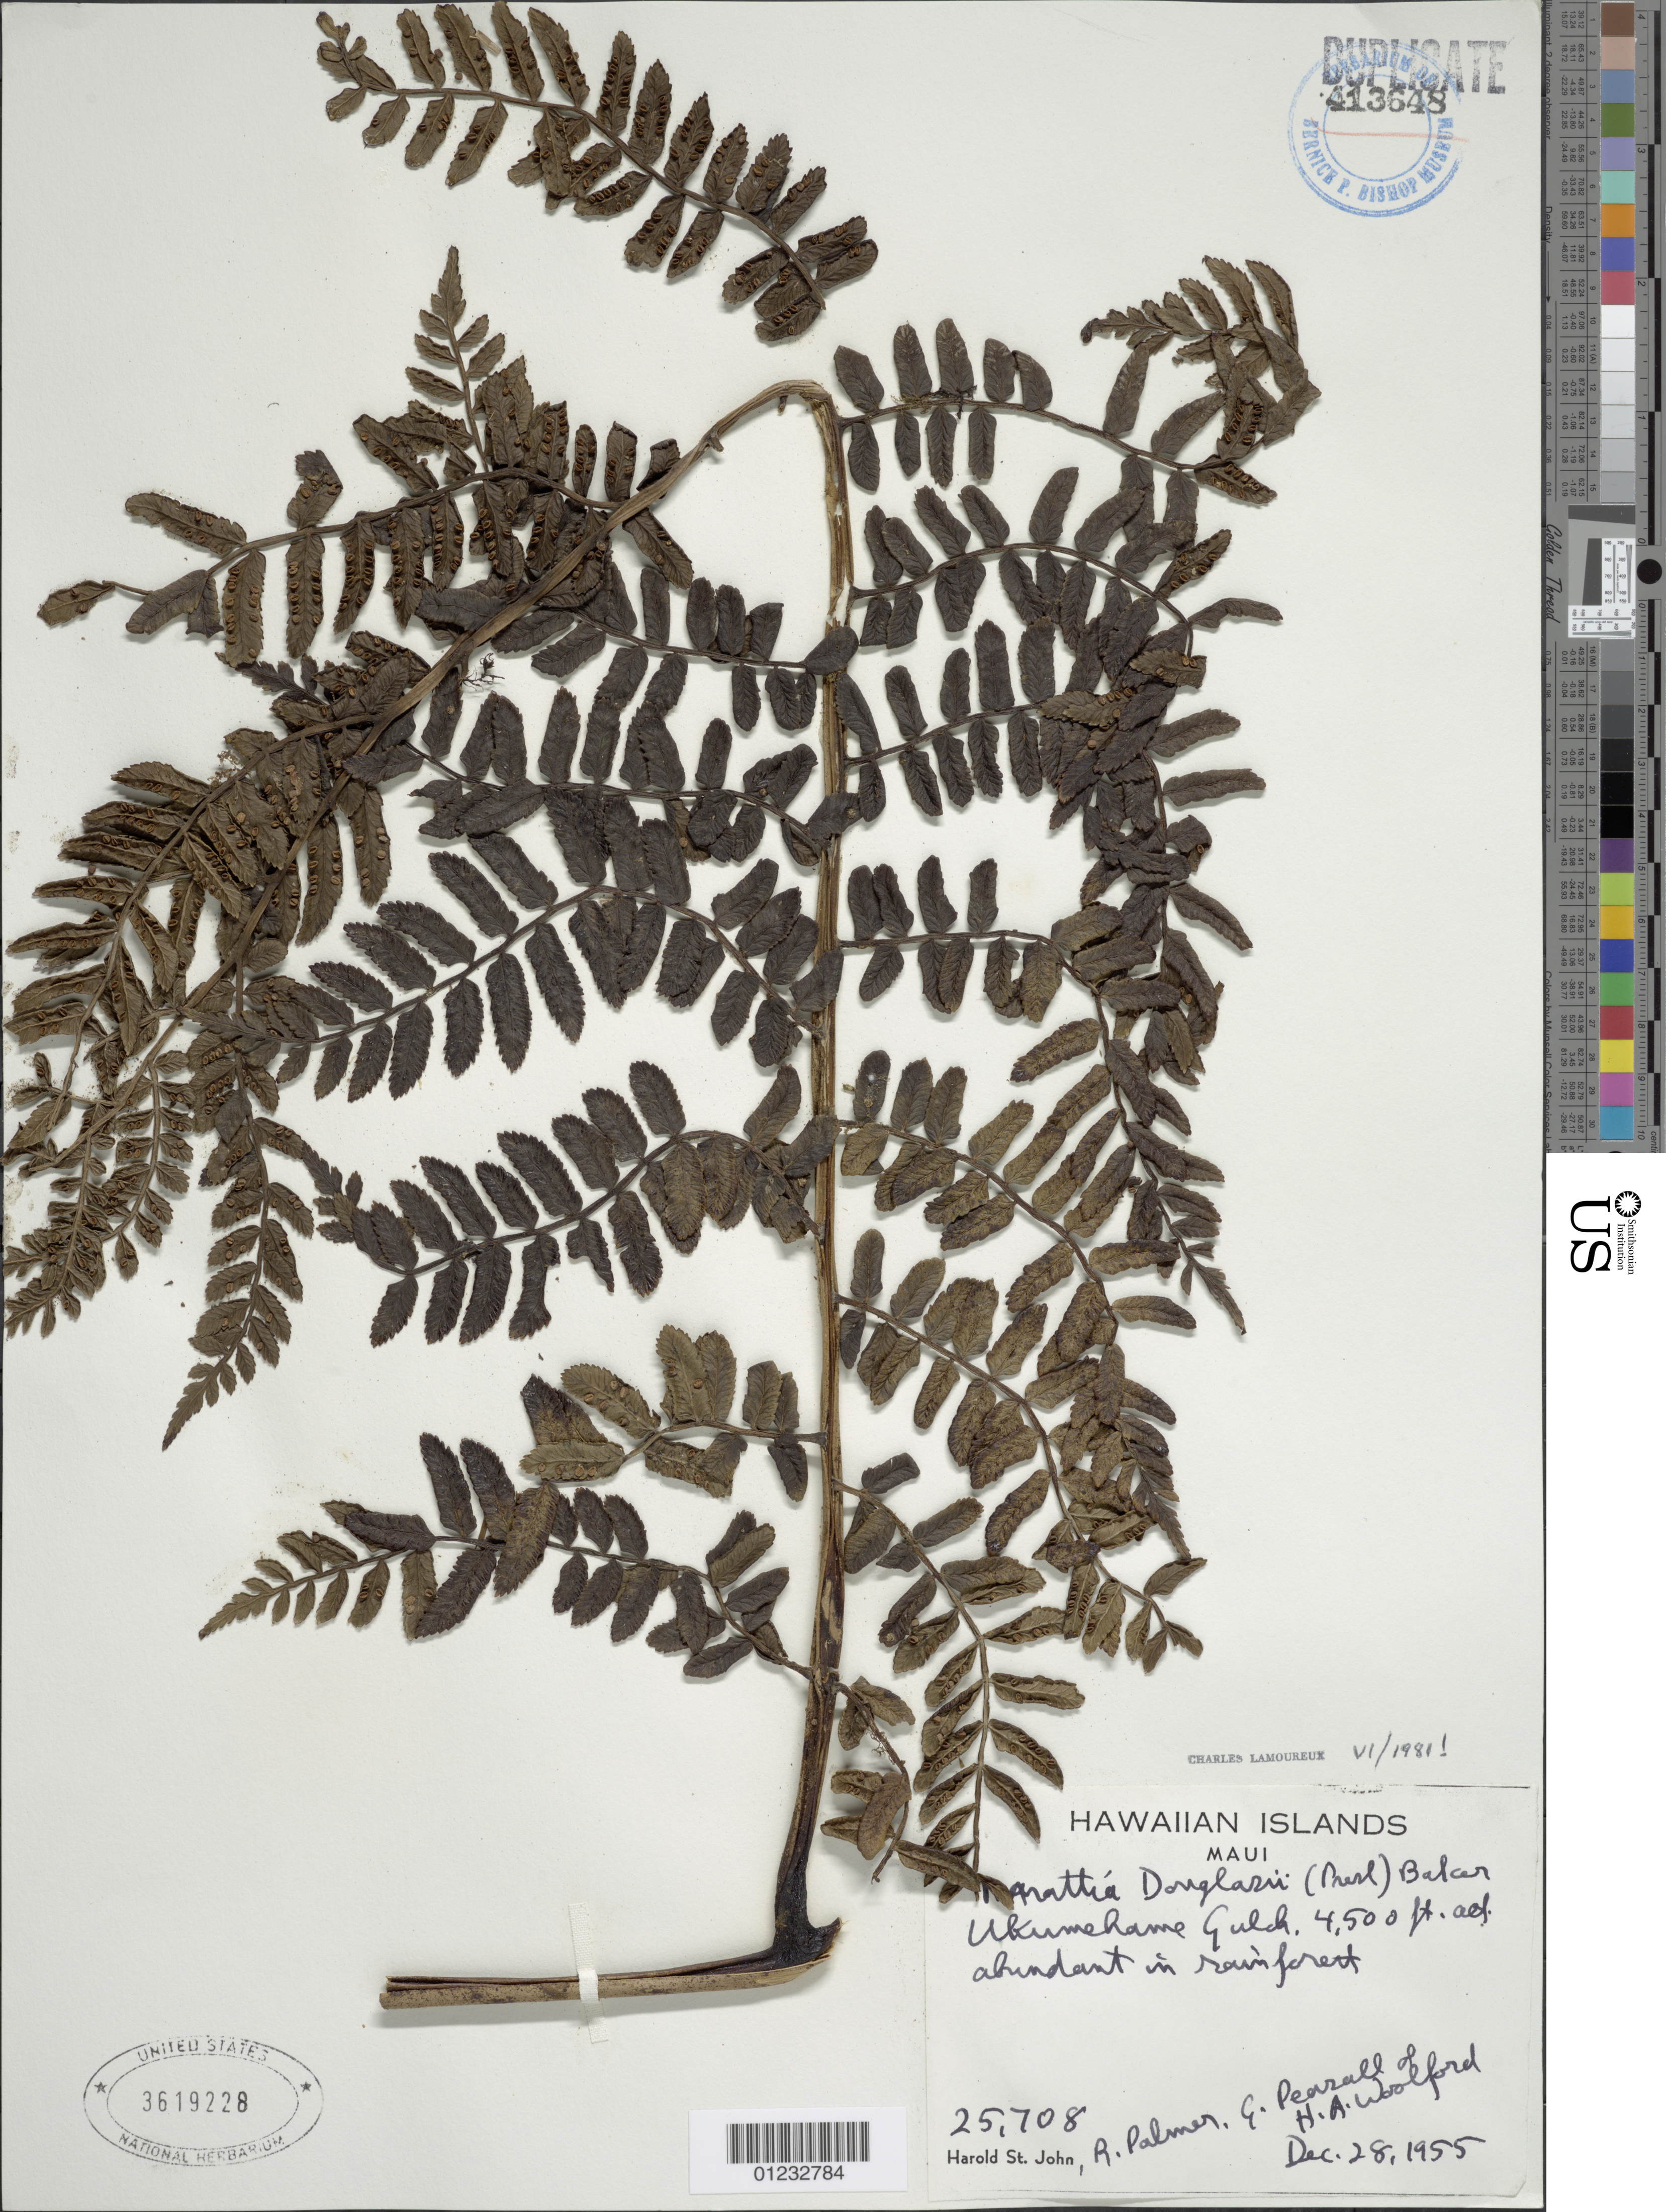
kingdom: Plantae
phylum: Tracheophyta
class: Polypodiopsida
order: Marattiales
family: Marattiaceae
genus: Marattia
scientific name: Marattia douglasii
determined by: Lamoureux, C. H.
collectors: H. St. John, R. Palmer, G. Pearsall & H. Woolford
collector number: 25708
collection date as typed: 28 Dec 1955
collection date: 1955-12-28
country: United States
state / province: Hawaii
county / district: Maui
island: Maui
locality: Ukumahame Gulch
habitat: Rainforest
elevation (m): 1372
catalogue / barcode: US 3619228